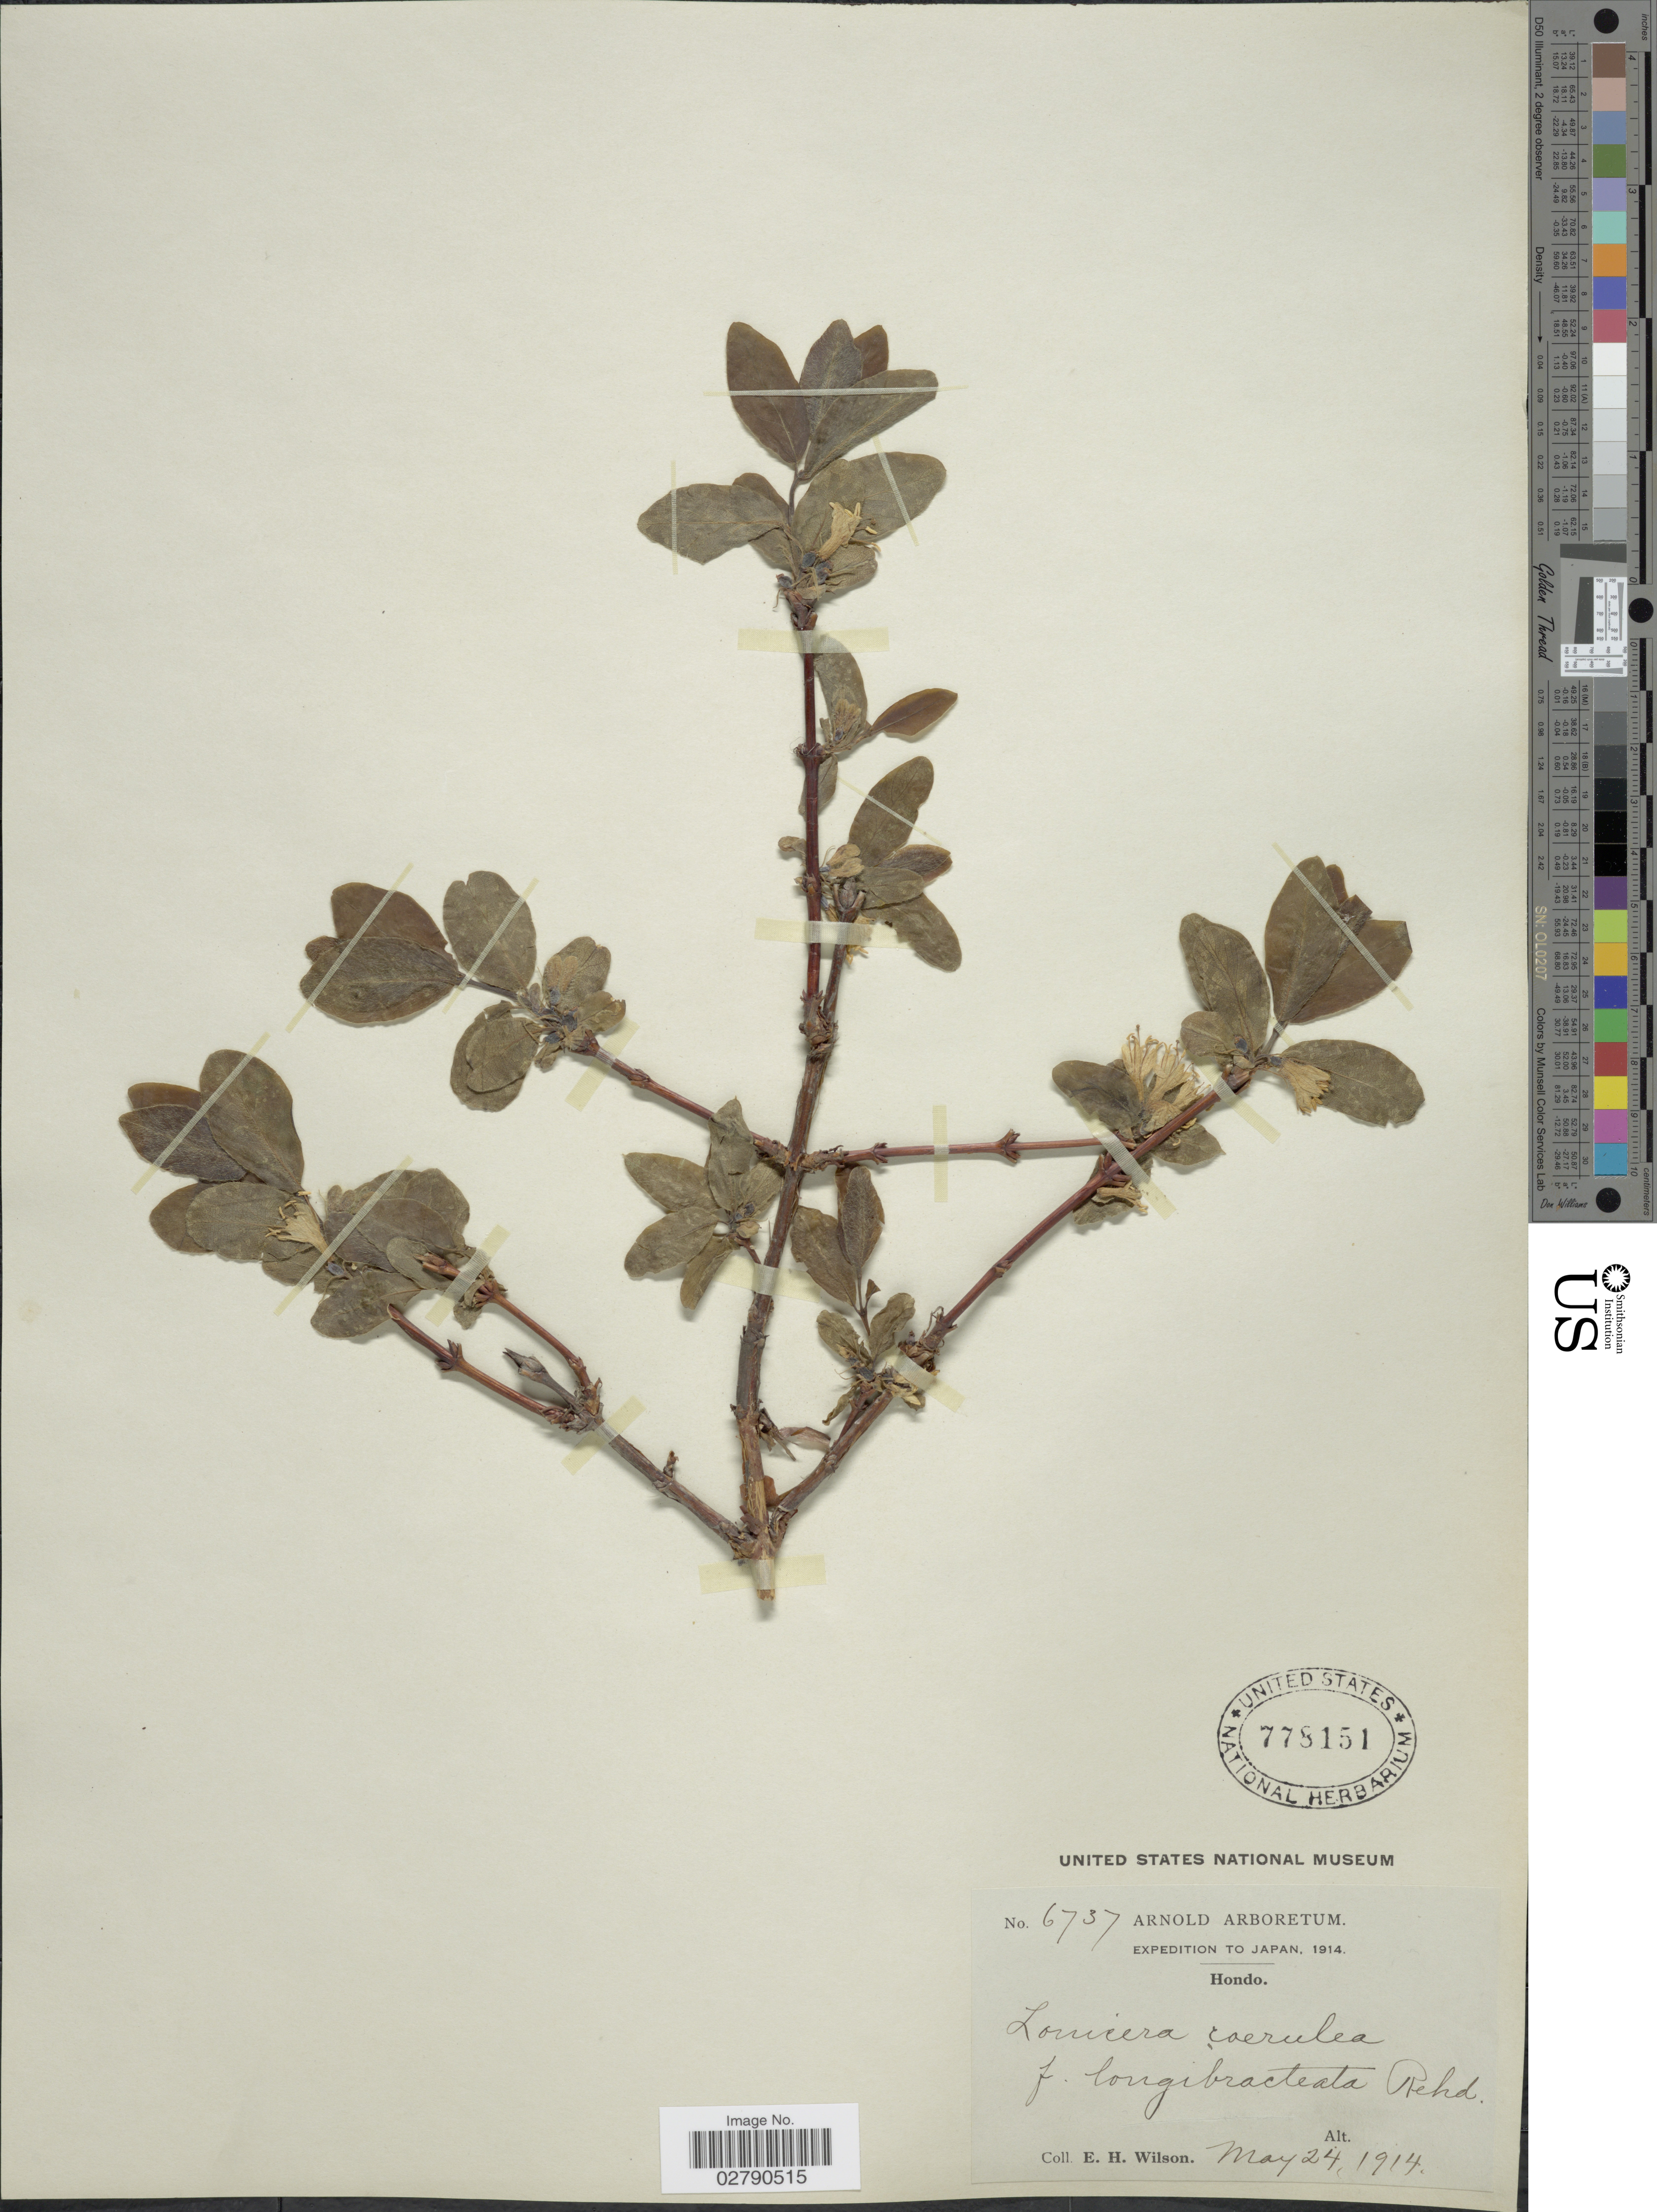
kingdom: Plantae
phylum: Tracheophyta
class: Magnoliopsida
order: Dipsacales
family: Caprifoliaceae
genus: Lonicera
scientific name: Lonicera caerulea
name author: L.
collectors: E. Wilson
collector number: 6737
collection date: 1914-05-24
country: Japan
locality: Hondo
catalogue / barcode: US 778151